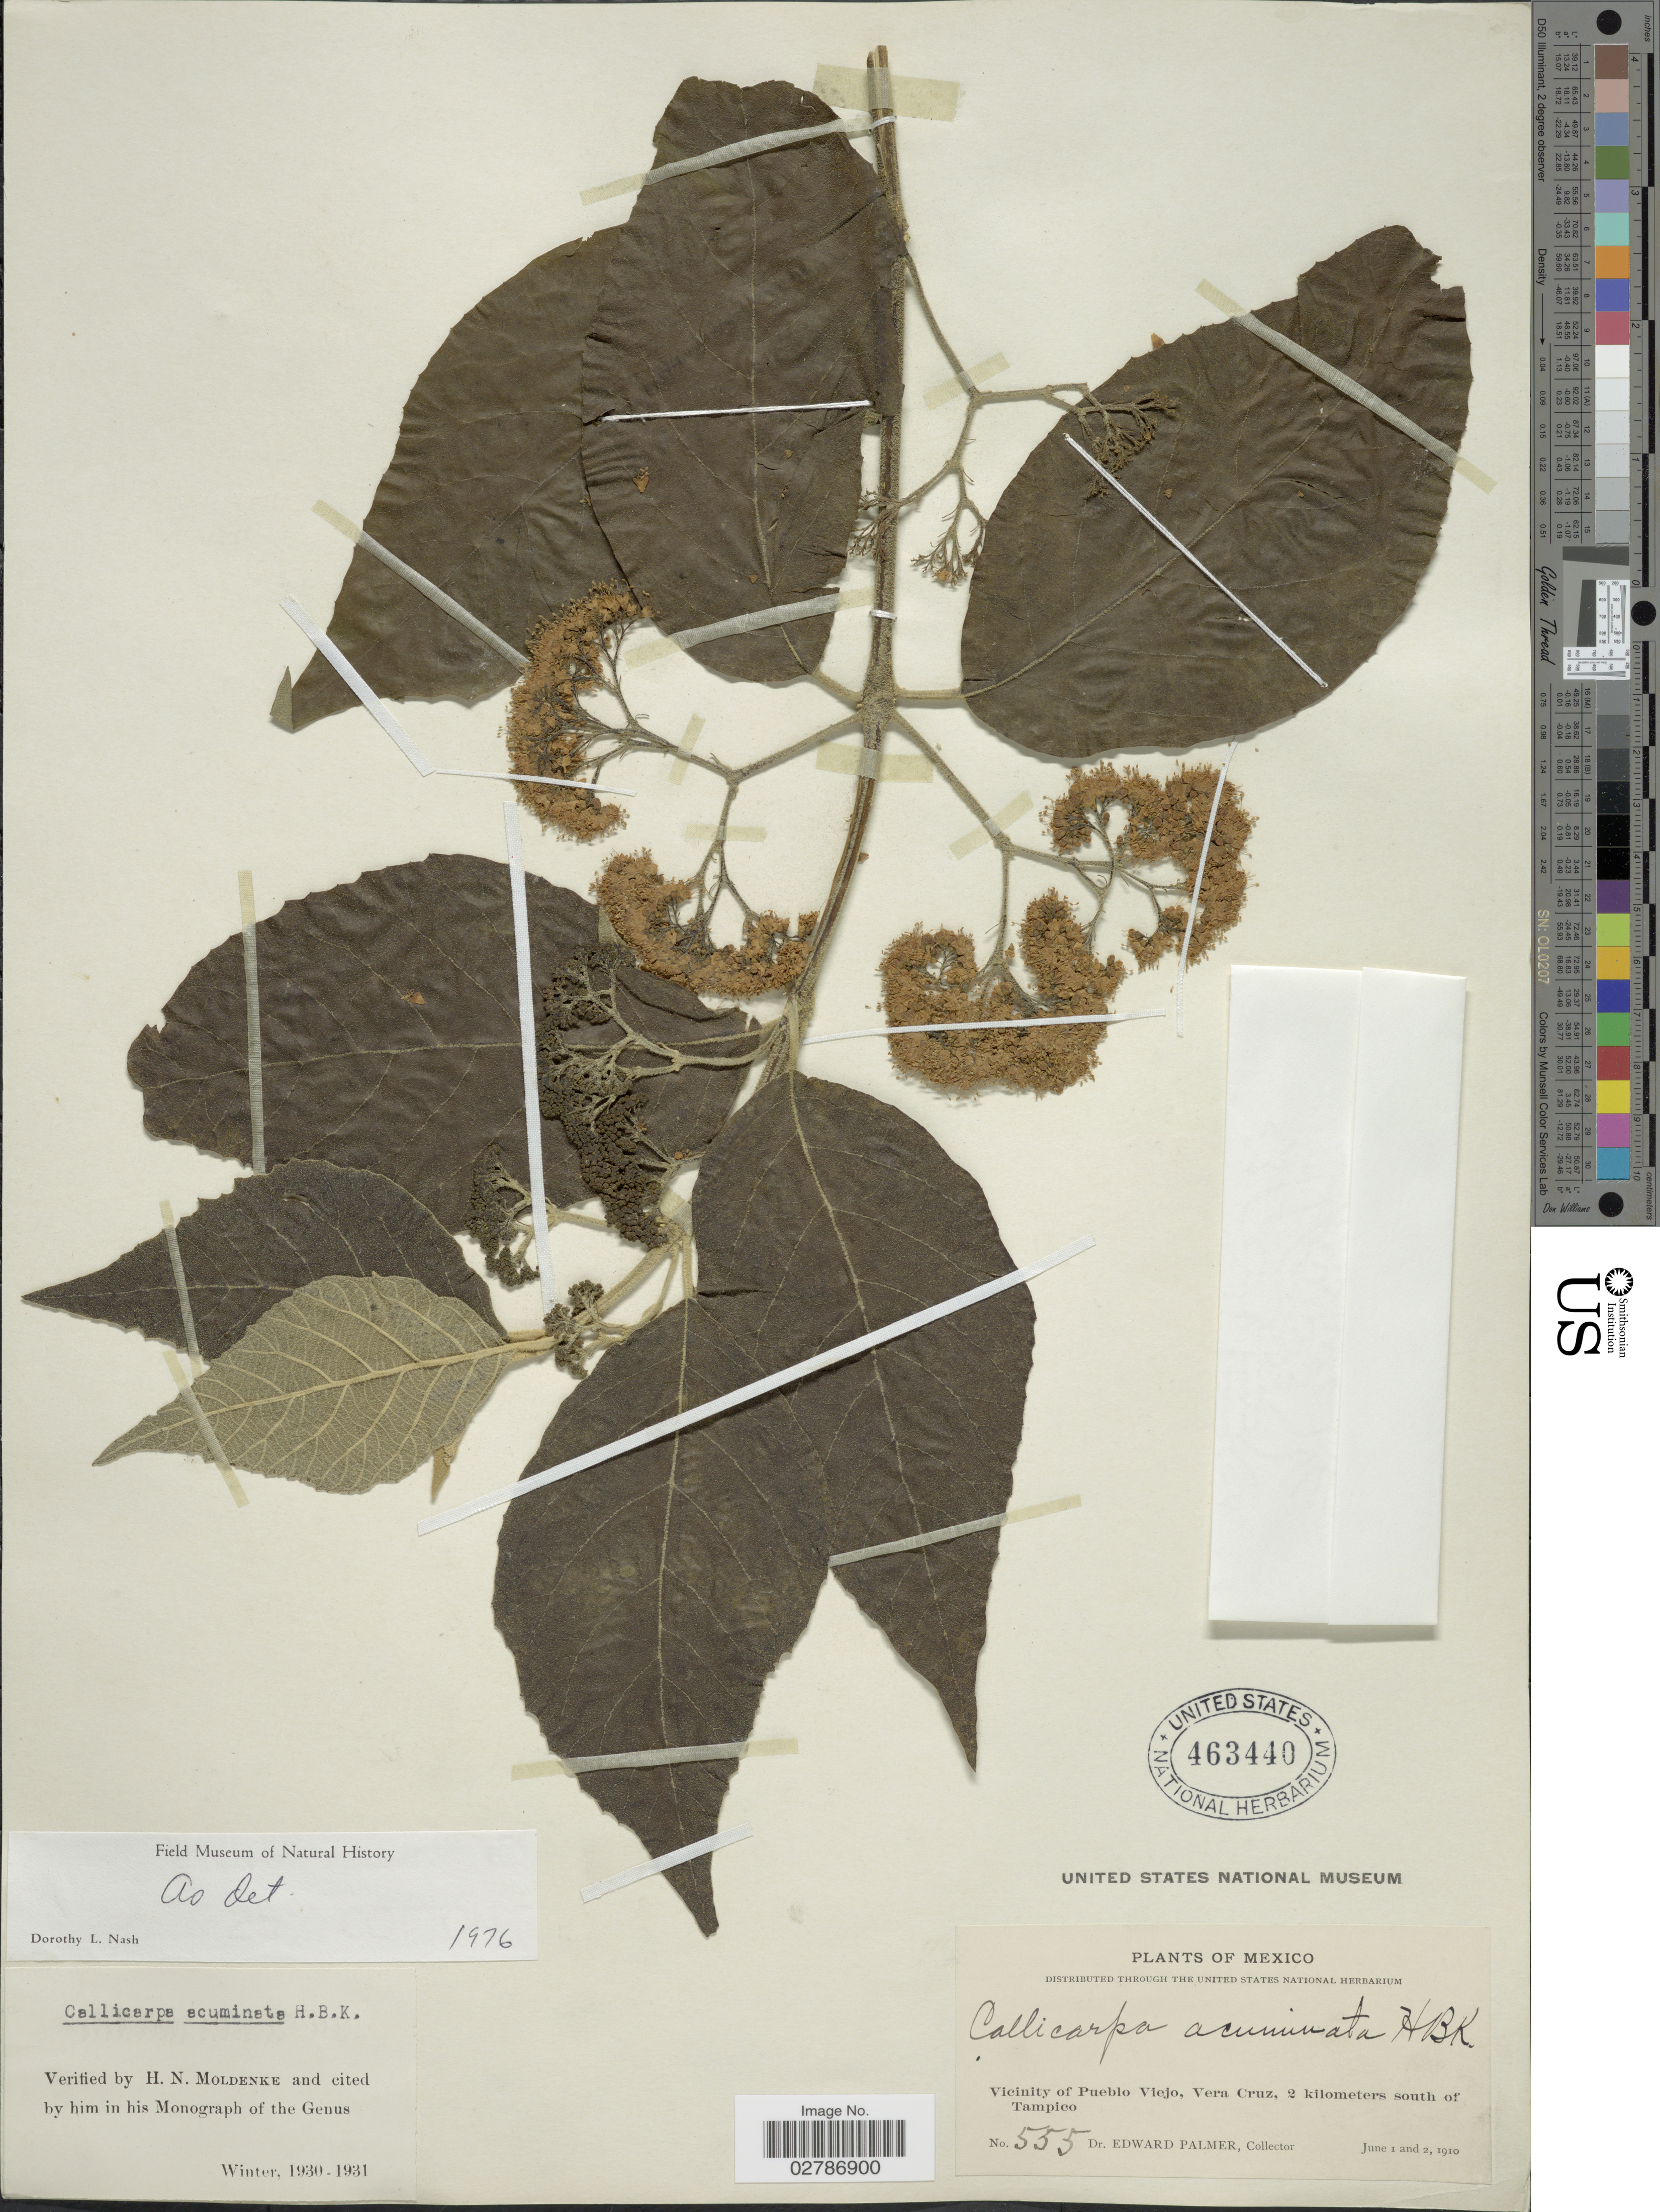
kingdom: Plantae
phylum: Tracheophyta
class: Magnoliopsida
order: Lamiales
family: Lamiaceae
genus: Callicarpa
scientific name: Callicarpa acuminata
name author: Kunth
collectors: E. Palmer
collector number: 555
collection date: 1910-06-01/1910-06-02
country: Mexico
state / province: Veracruz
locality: Vicinity of Pueblo Viejo, Vera Cruz, 2 kilometers south of Tampico.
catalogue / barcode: US 463440